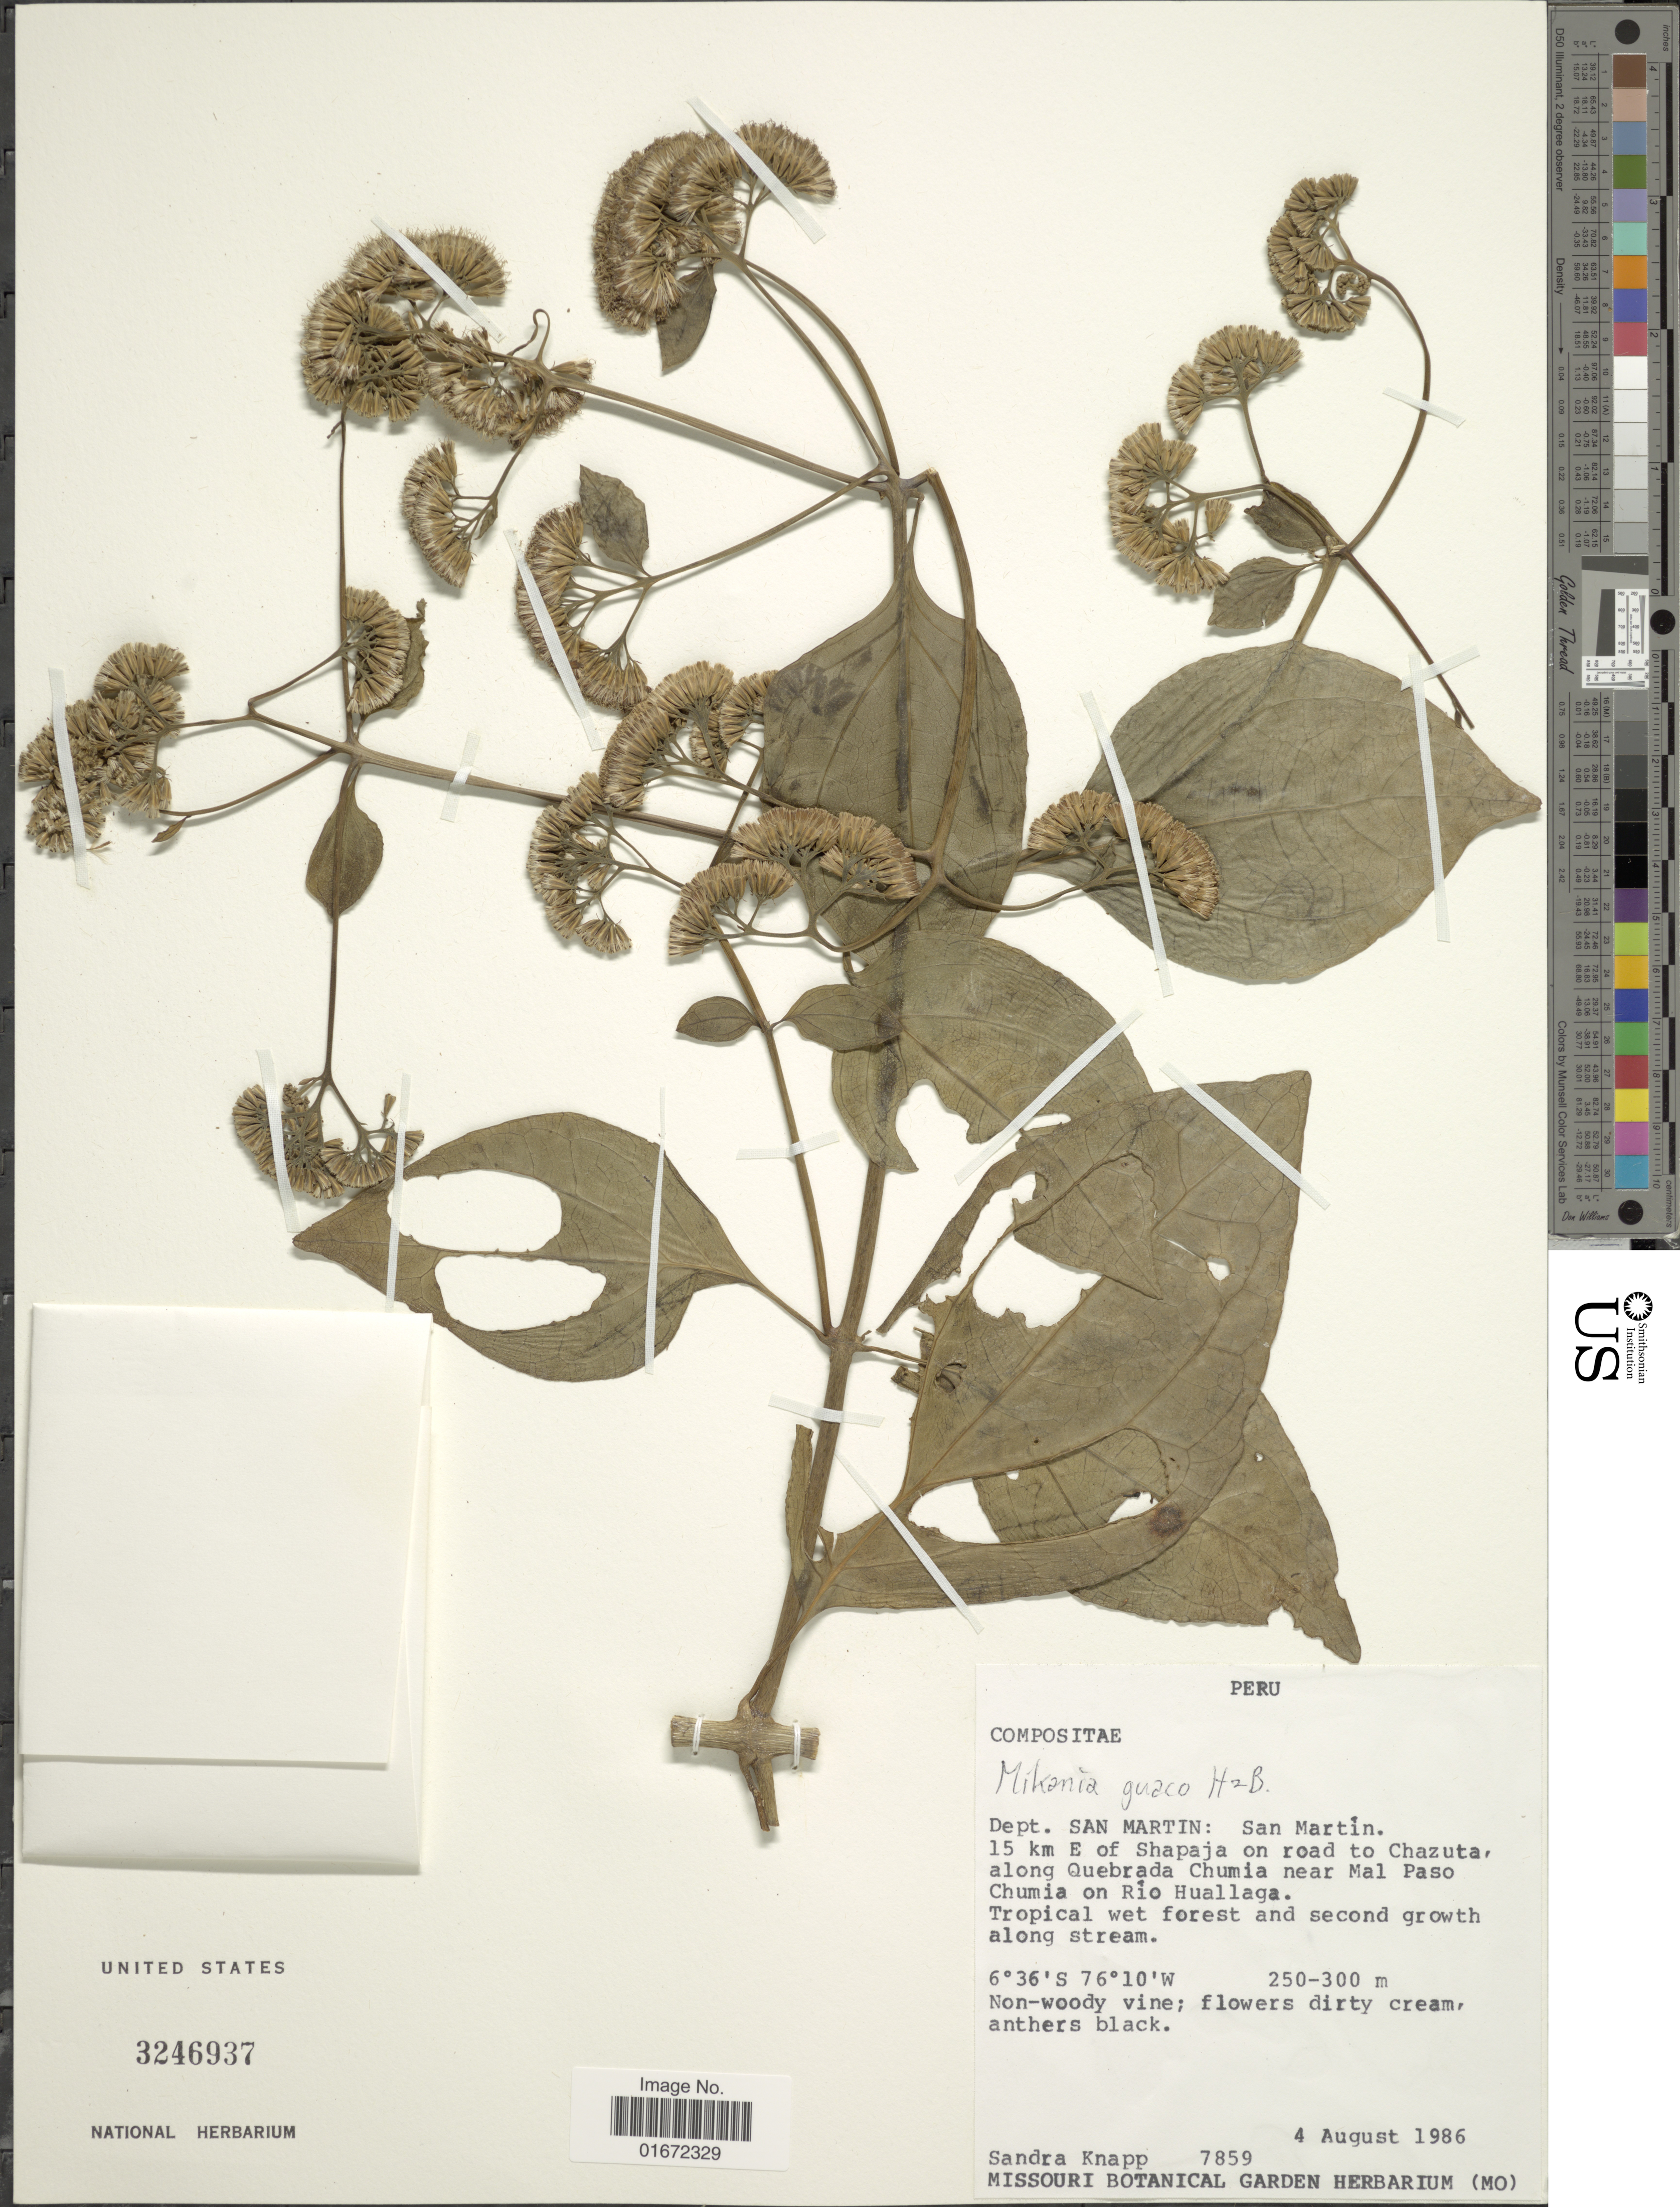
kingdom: Plantae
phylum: Tracheophyta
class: Magnoliopsida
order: Asterales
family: Asteraceae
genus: Mikania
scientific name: Mikania guaco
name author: Humb. & Bonpl.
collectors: S. Knapp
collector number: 7859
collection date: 1986-08-04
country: Peru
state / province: San Martín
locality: Dept. San Martin: San Martin. 15 km E of Shapaja on road to Chazuta, along Quebrada Chumia near Mal Paso Chumia on Rio Huallaga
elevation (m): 250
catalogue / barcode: US 3246937